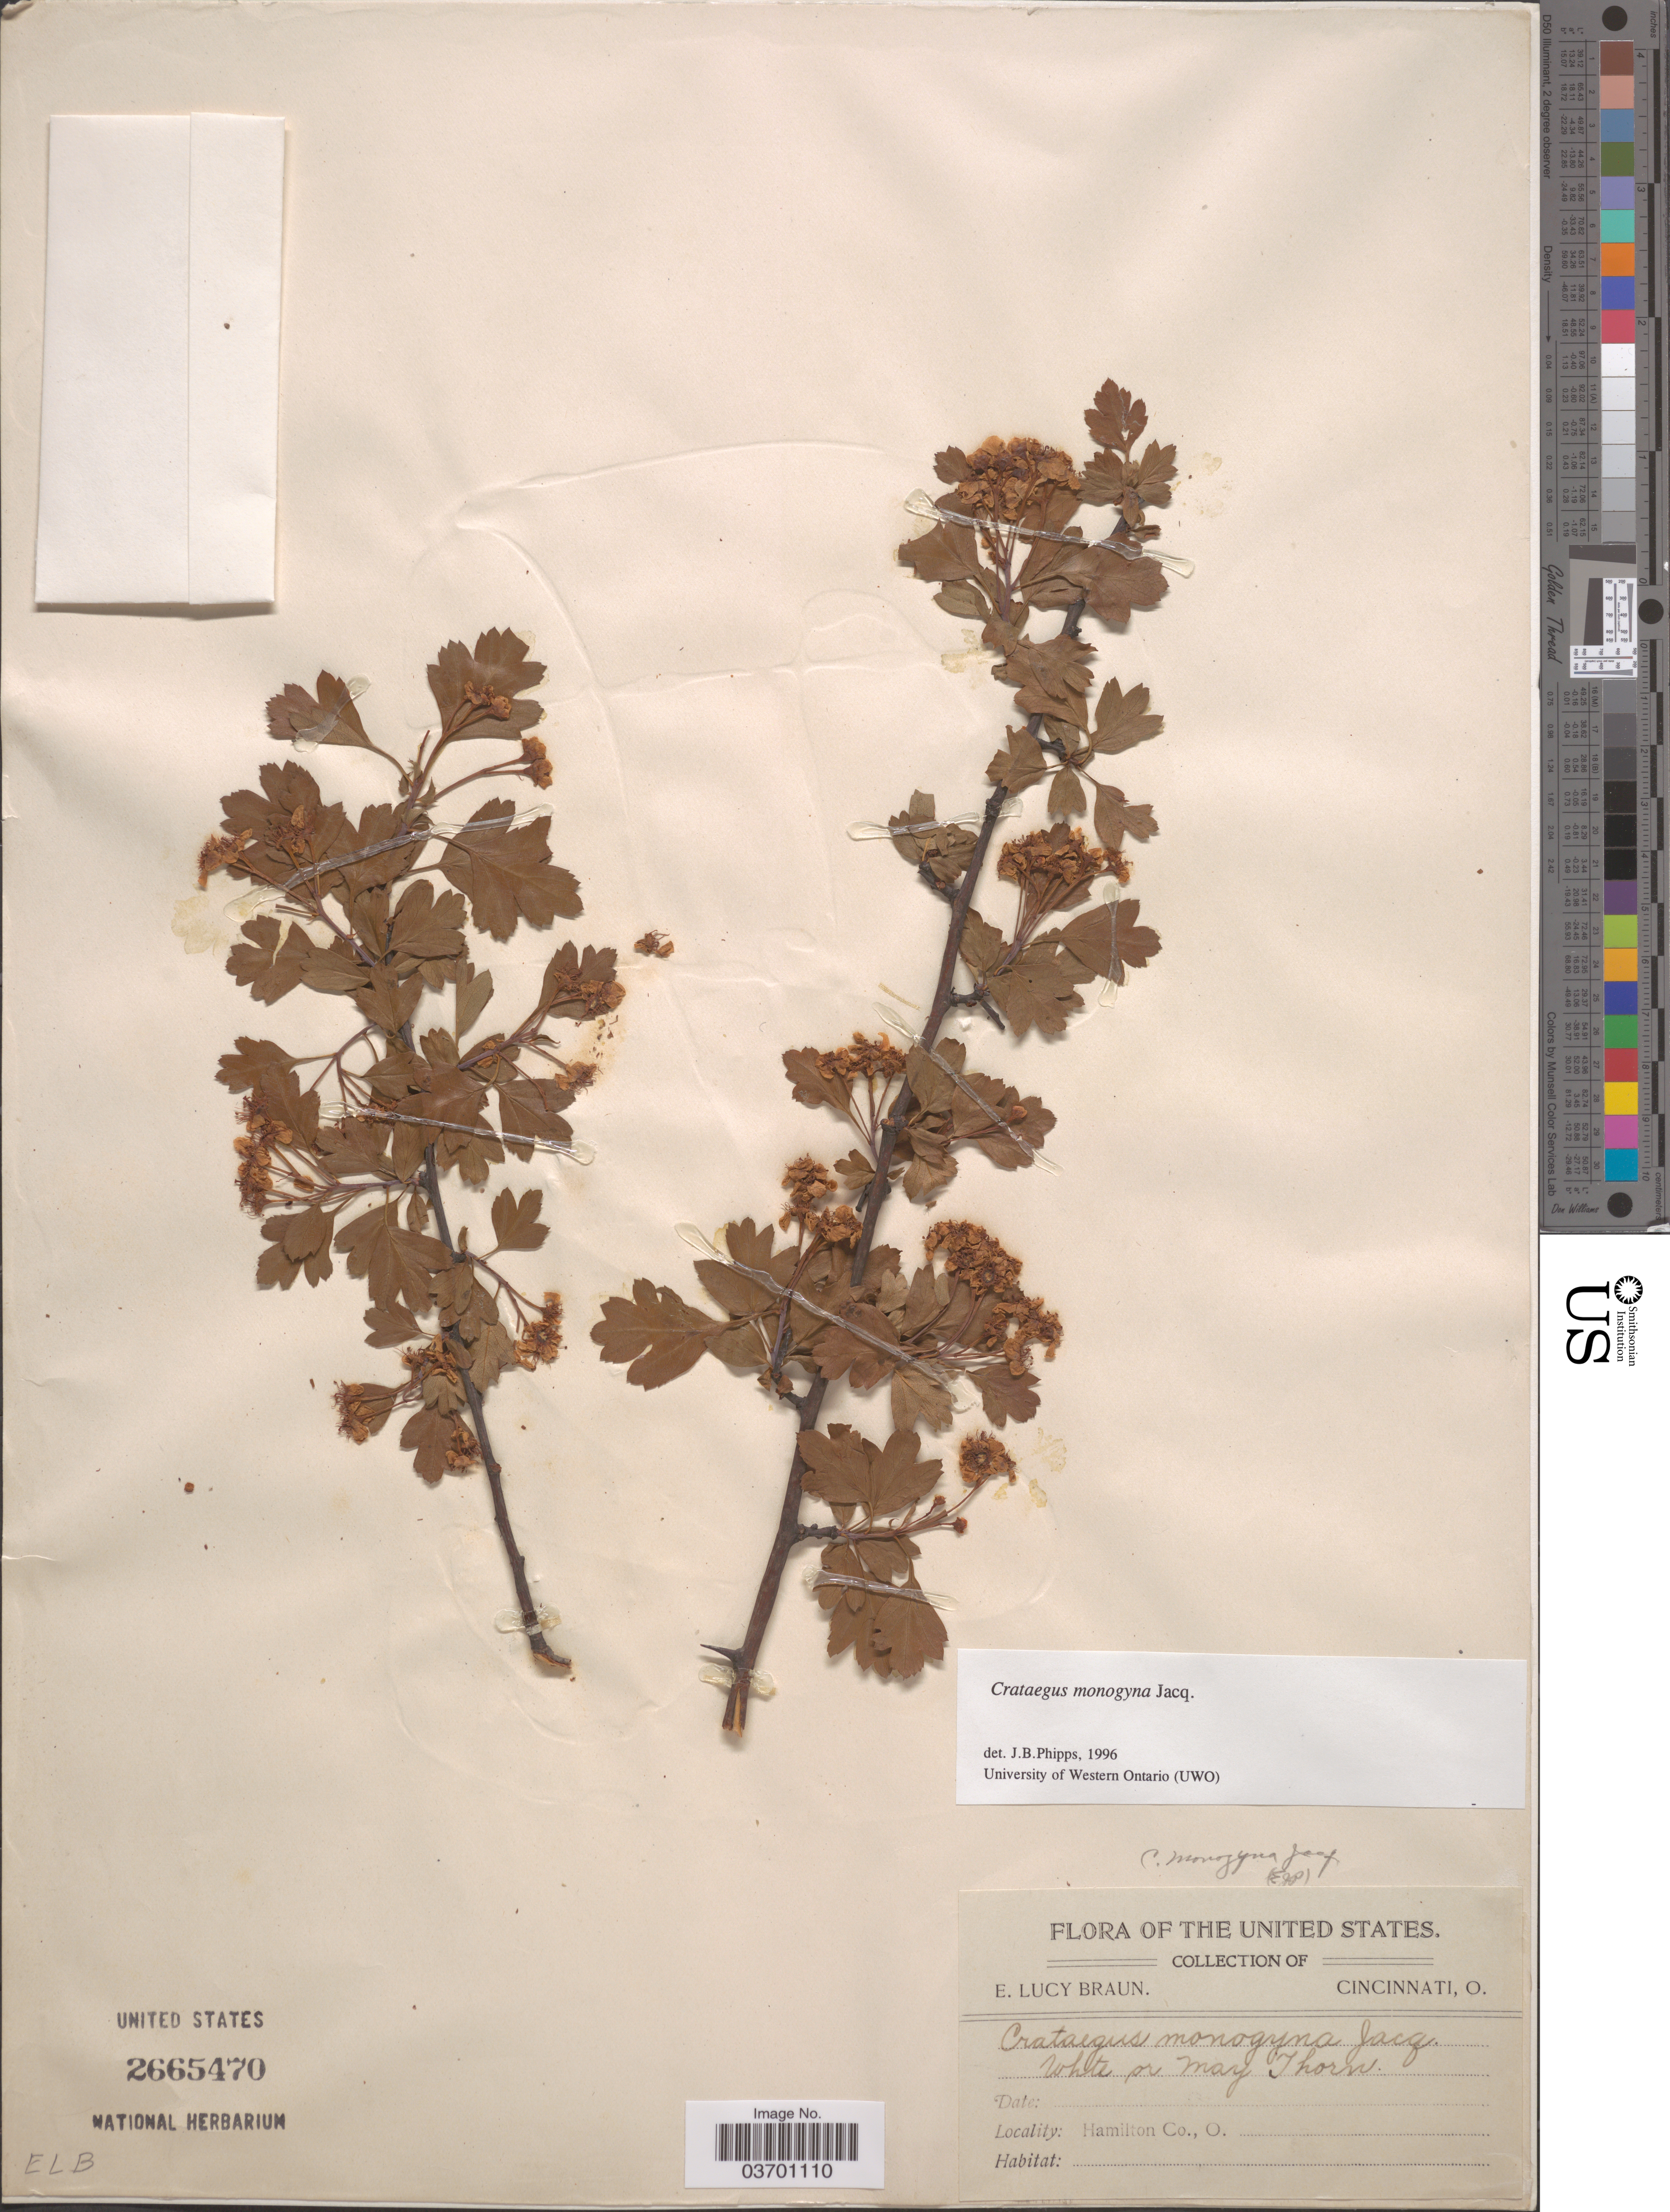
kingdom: Plantae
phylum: Tracheophyta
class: Magnoliopsida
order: Rosales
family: Rosaceae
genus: Crataegus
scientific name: Crataegus monogyna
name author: Lindin.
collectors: E. L. Braun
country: United States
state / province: Ohio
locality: Hamilton Co.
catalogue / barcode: US 2665470